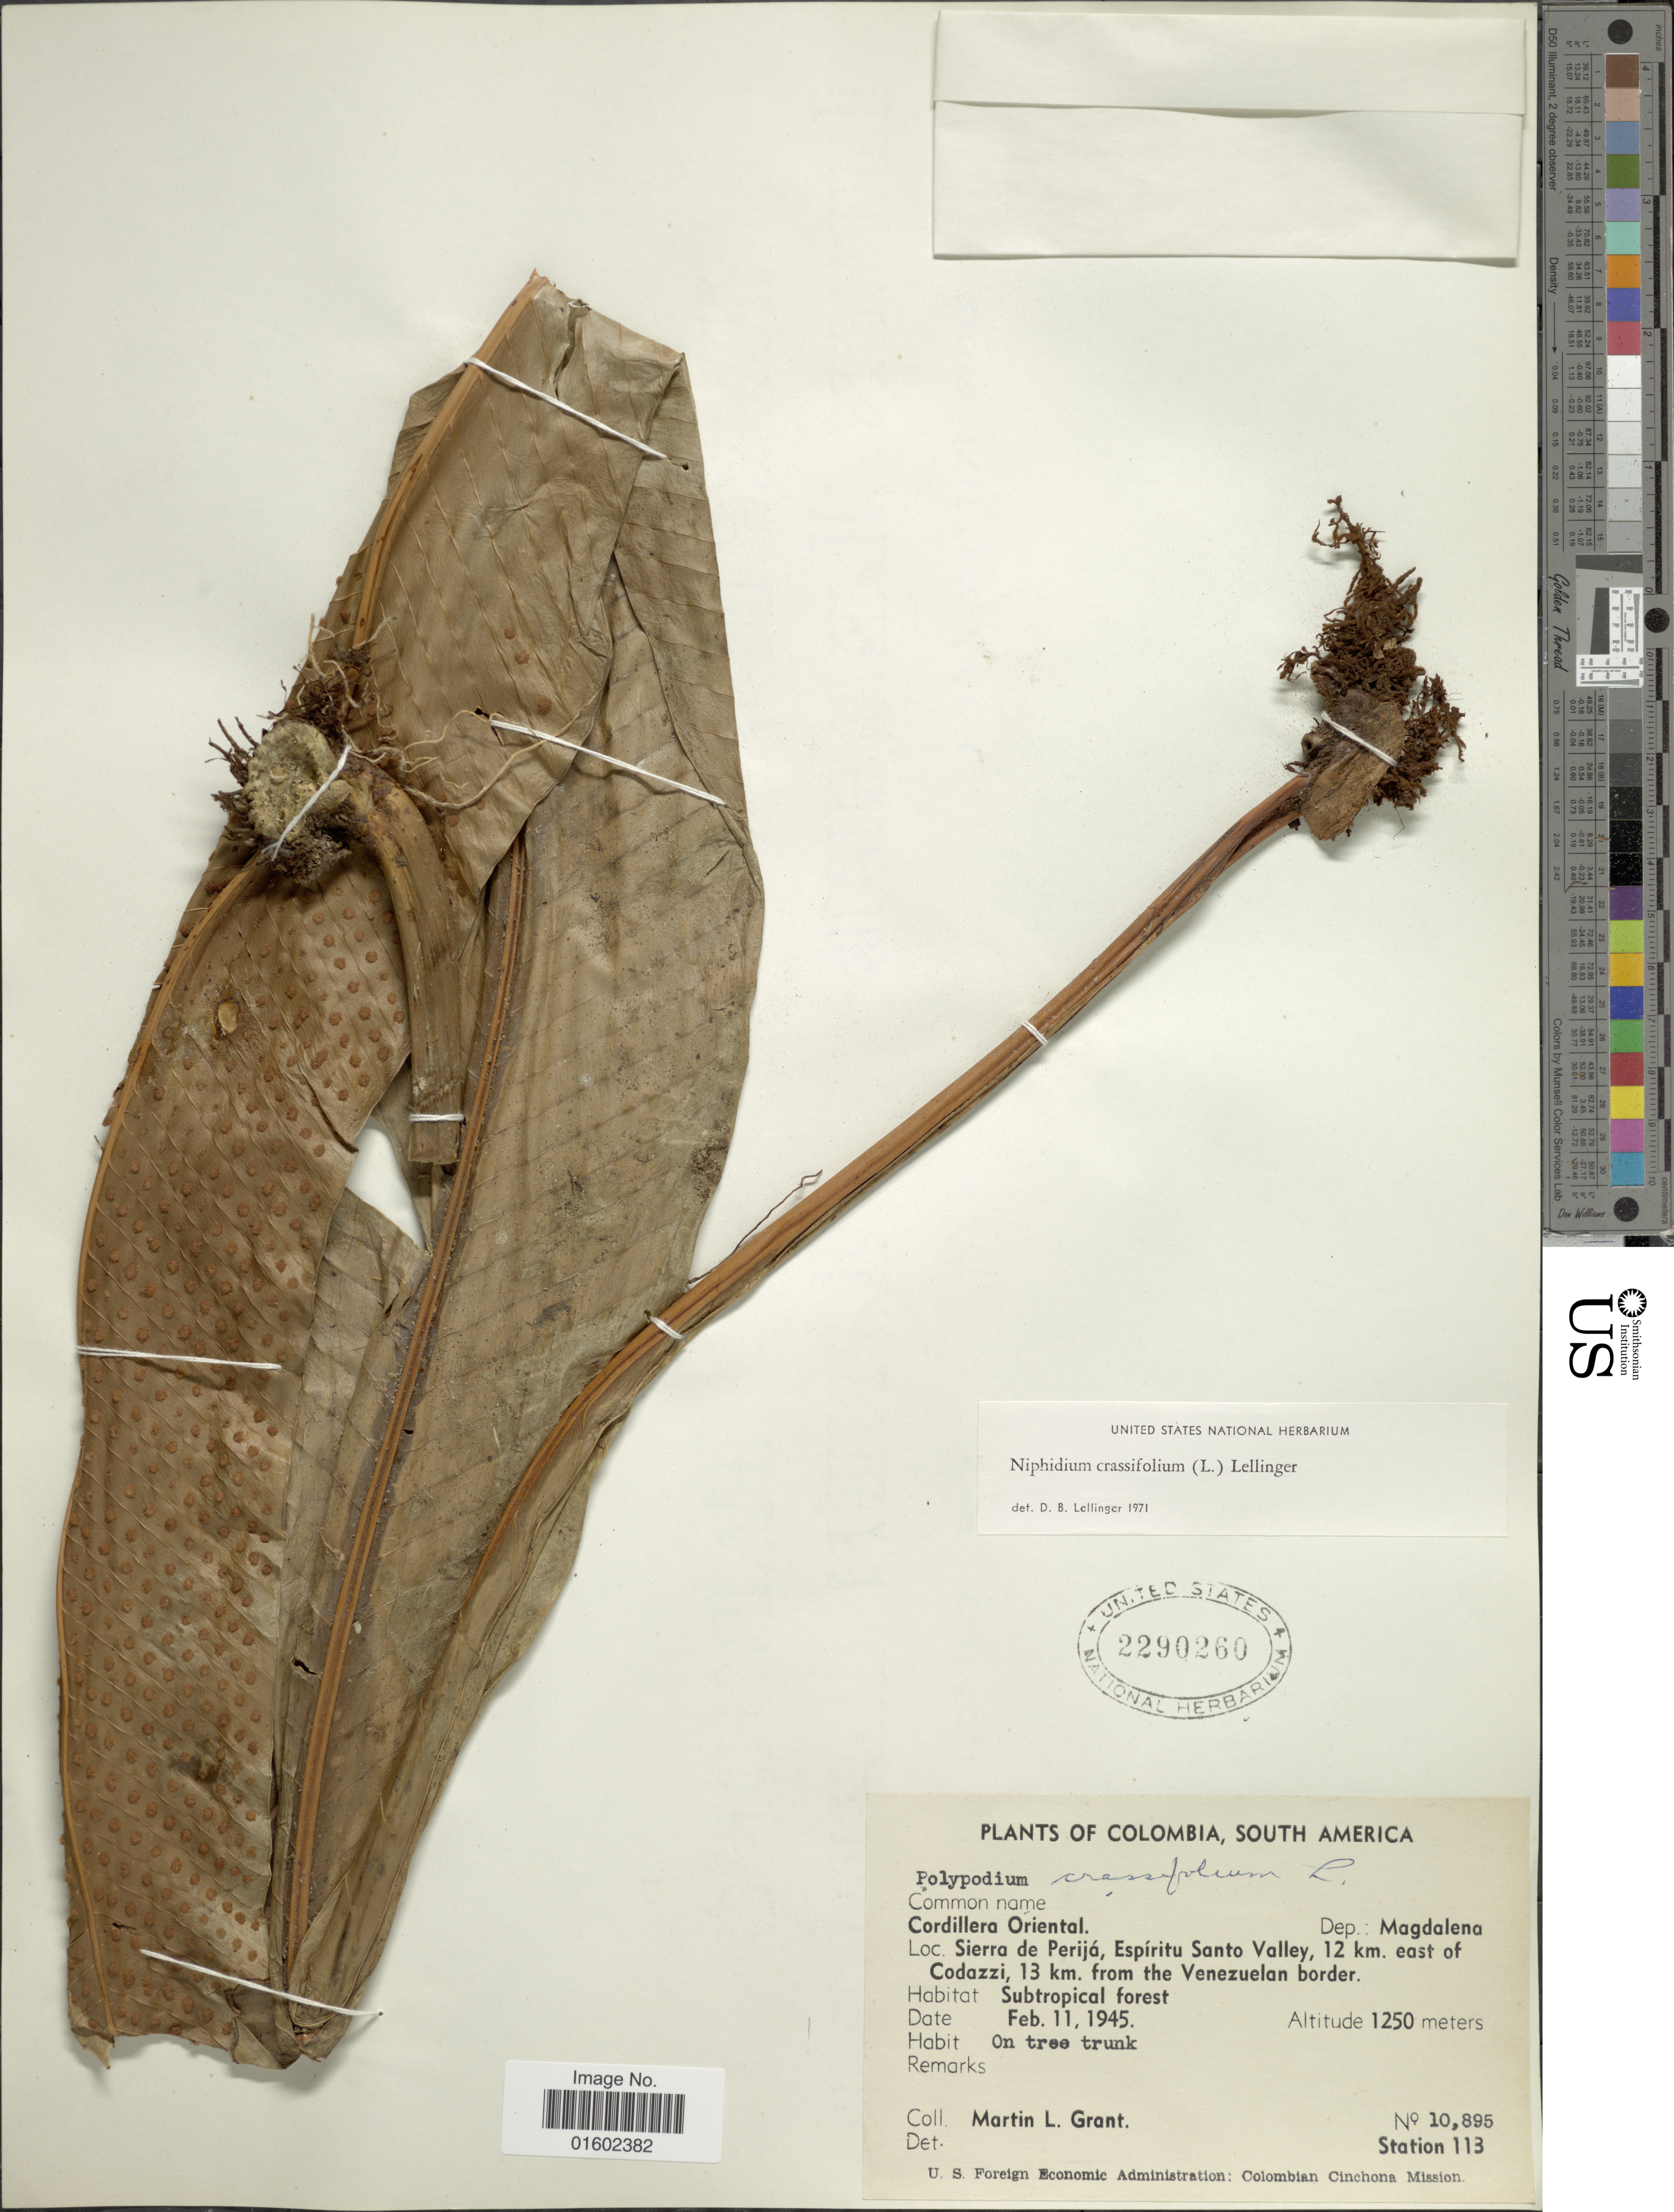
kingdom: Plantae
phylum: Tracheophyta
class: Polypodiopsida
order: Polypodiales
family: Polypodiaceae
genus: Niphidium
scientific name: Niphidium crassifolium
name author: (L.) Lellinger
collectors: M. L. Grant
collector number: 10895 Station 113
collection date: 1945-02-11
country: Colombia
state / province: Magdalena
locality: Cordillera Oriental, Dept. Magdalena,Sierra de Perija, Espiritu Santo Valley, 12 km. east of Codazzi, 13 km. from the Venezuelan border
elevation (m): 1250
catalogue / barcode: US 2290260